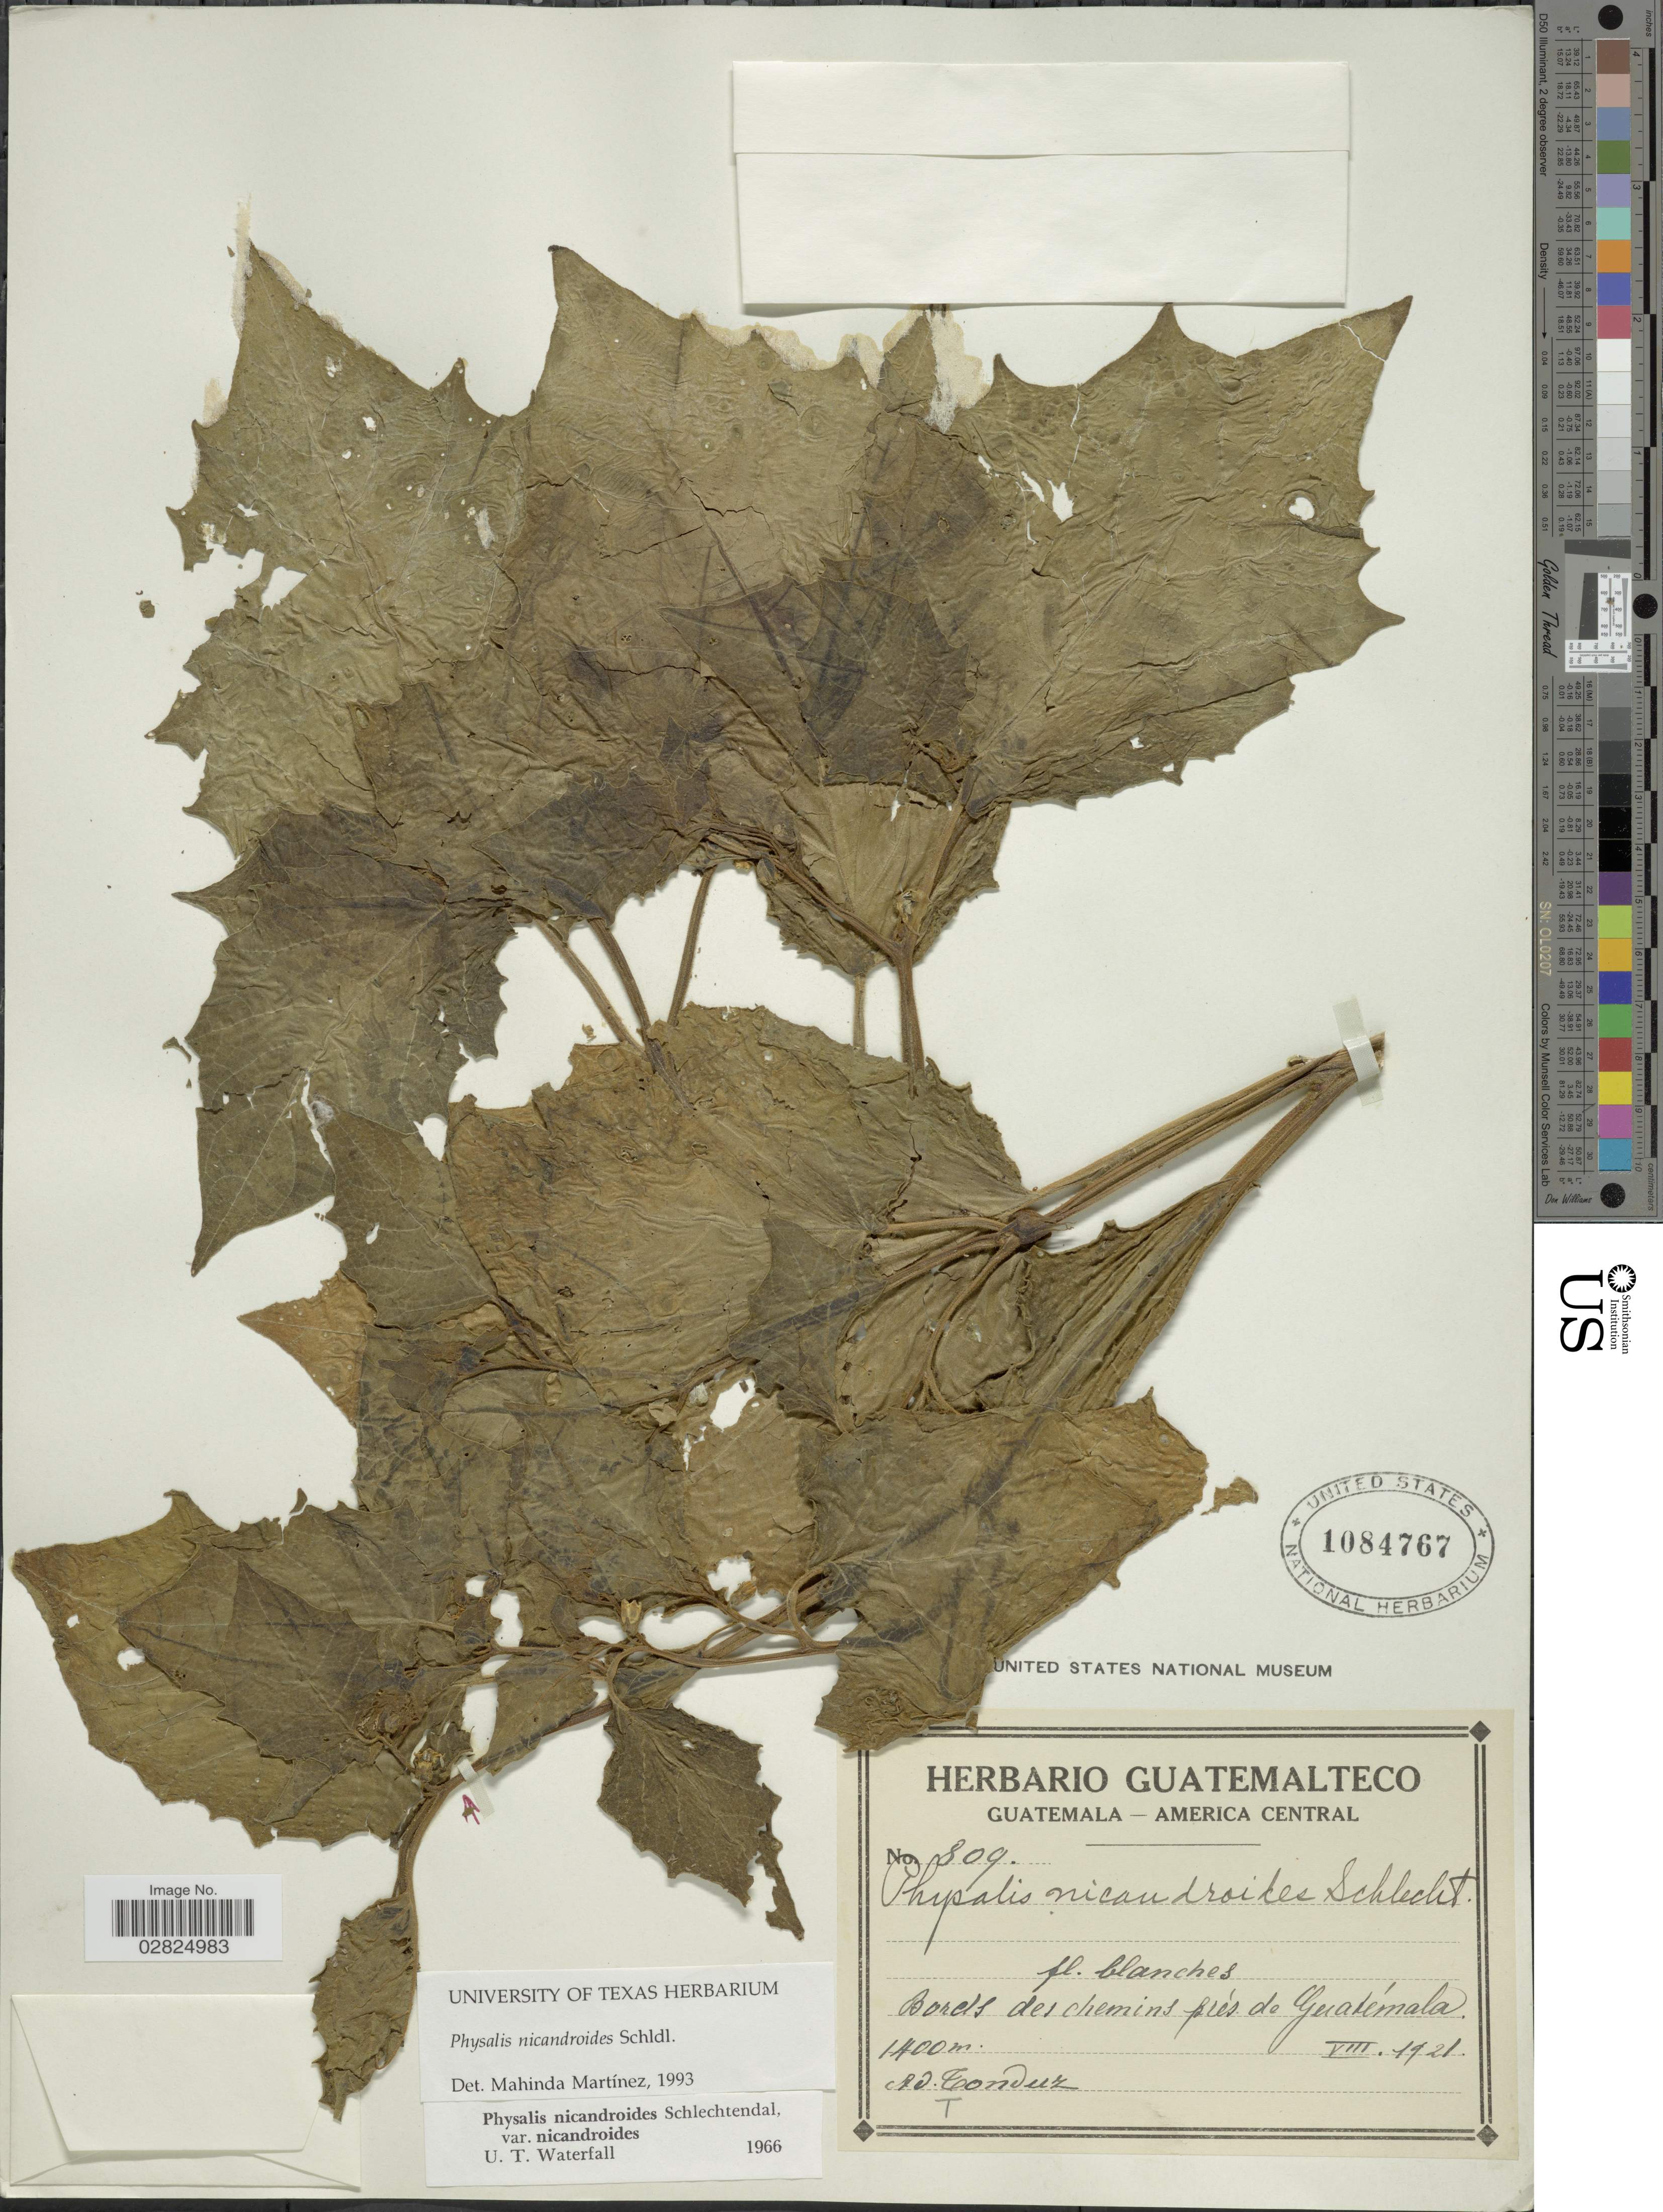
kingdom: Plantae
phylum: Tracheophyta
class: Magnoliopsida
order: Solanales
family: Solanaceae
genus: Physalis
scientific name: Physalis nicandroides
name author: Schltdl.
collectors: A. Tonduz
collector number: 809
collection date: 1921-08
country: Guatemala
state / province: Guatemala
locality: Bords des chemins prés de Guatémala.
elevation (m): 1400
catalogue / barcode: US 1084767